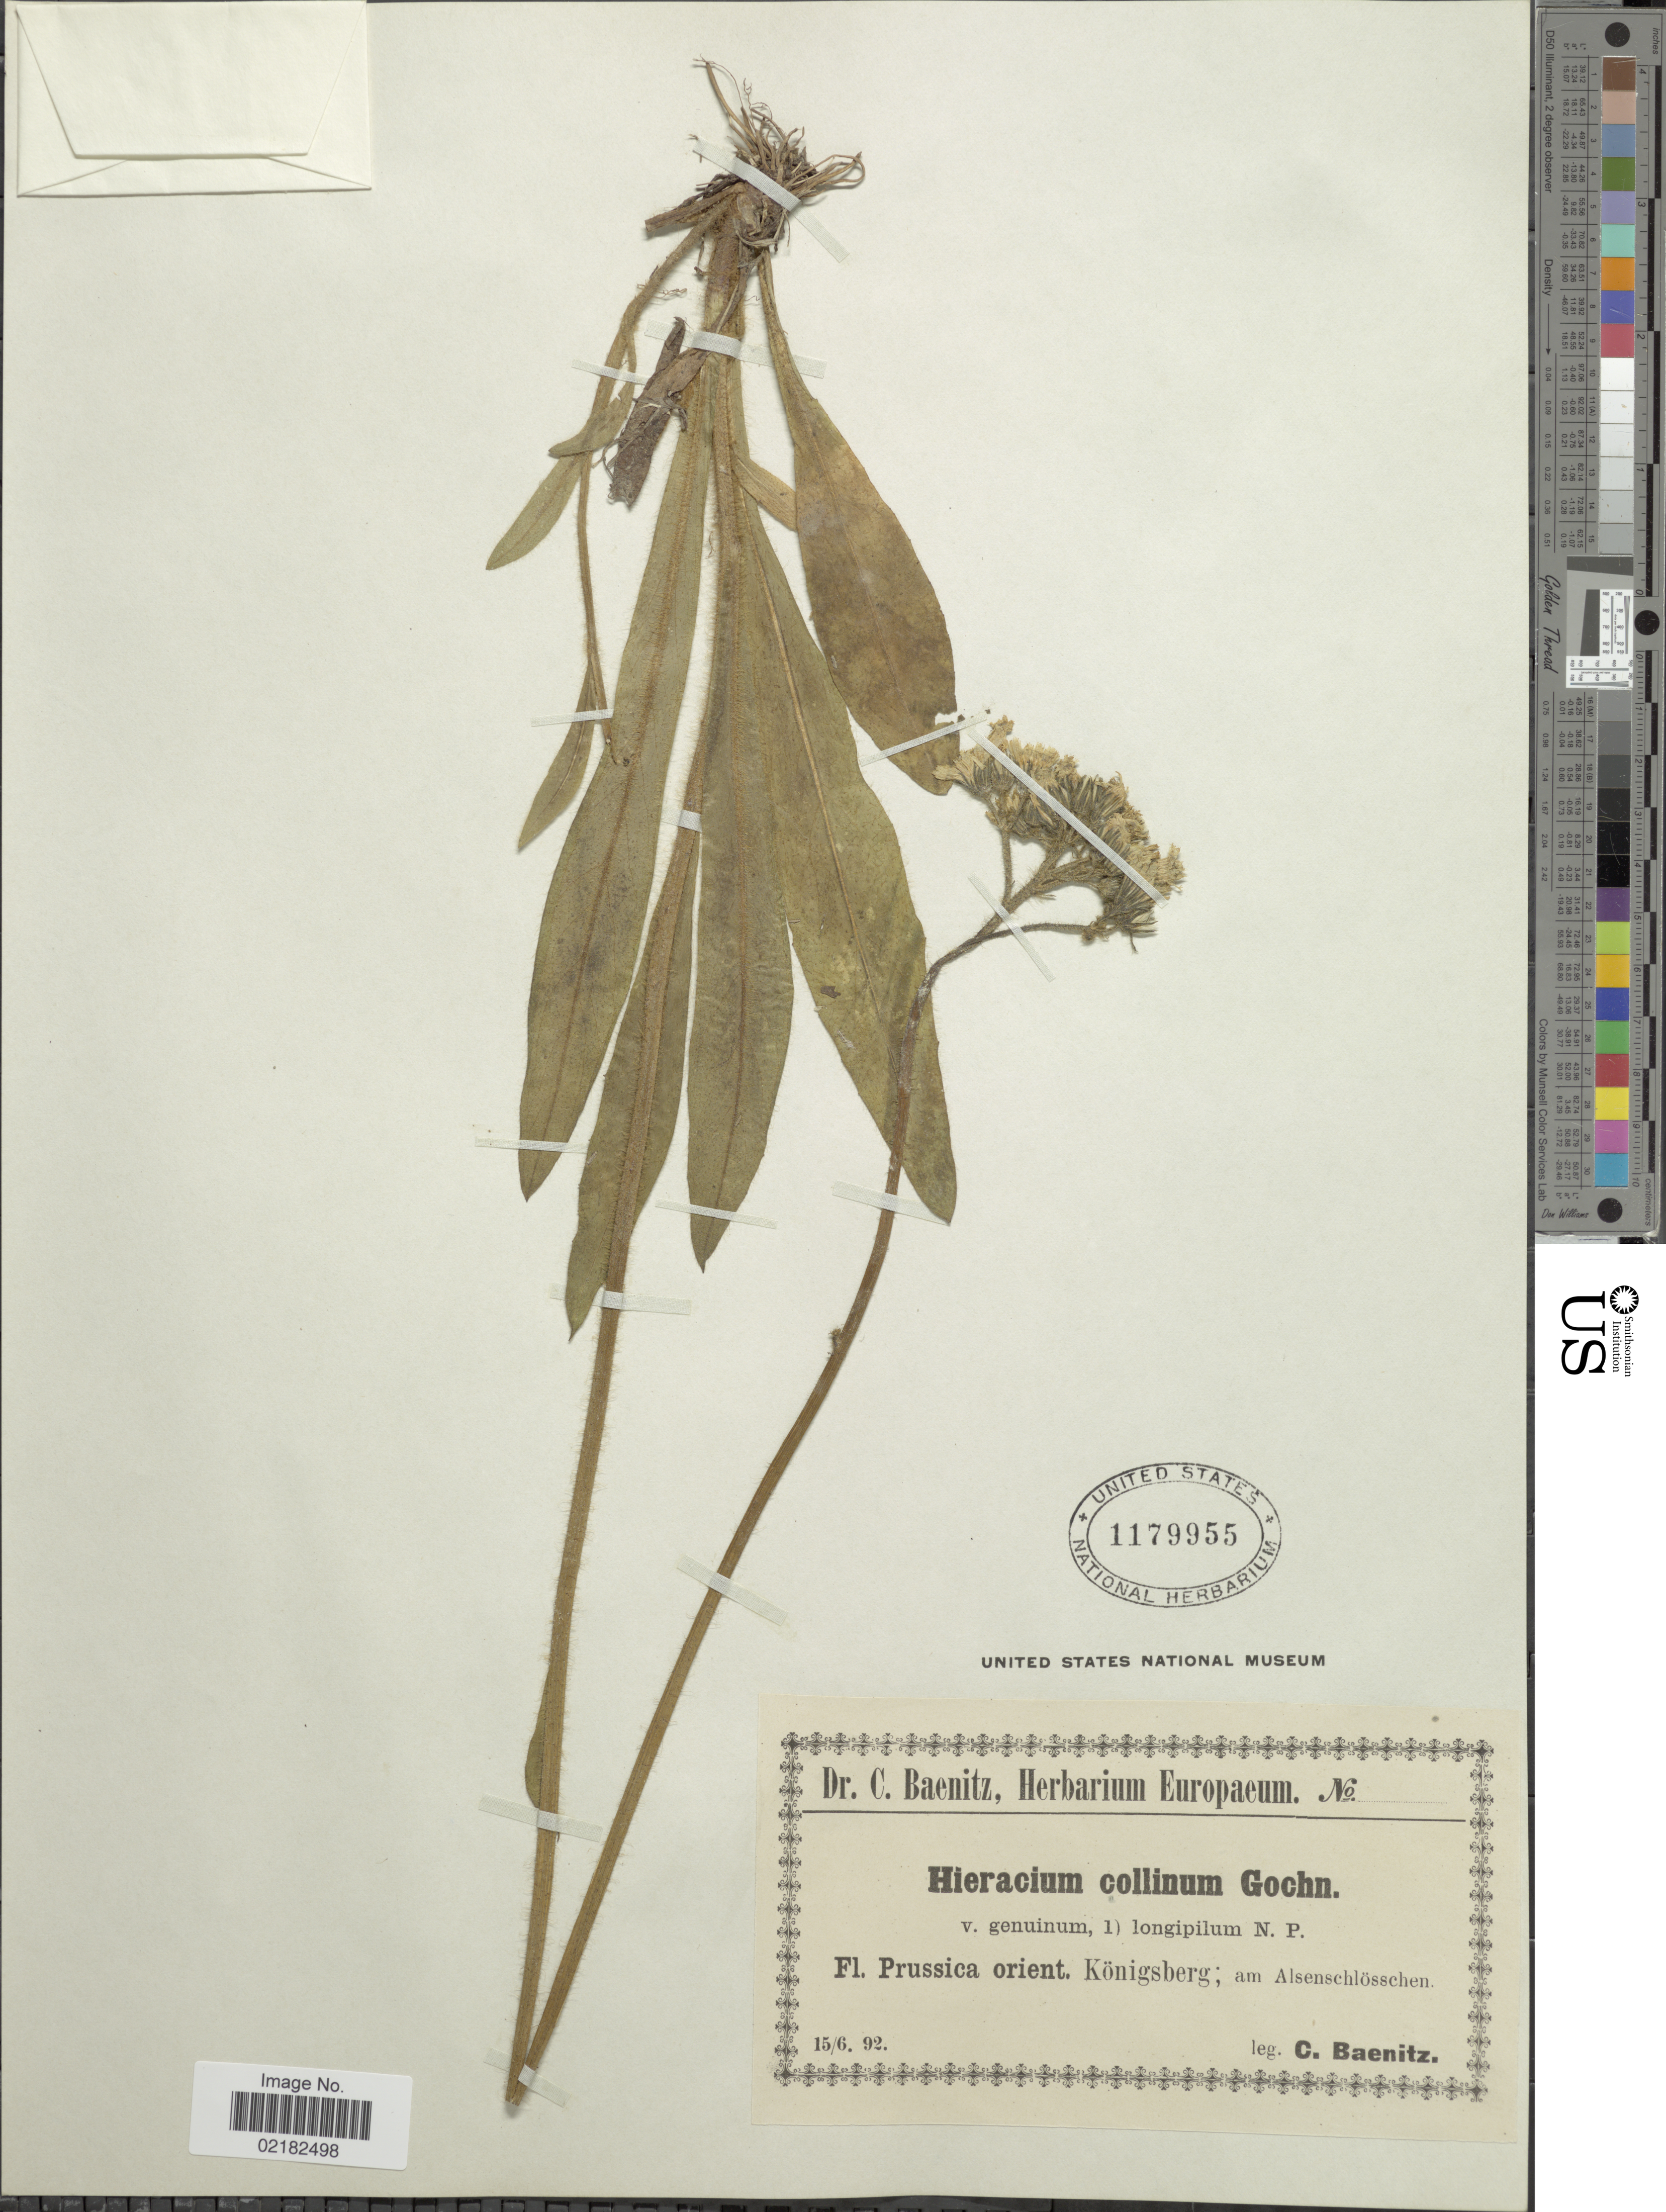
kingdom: Plantae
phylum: Tracheophyta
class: Magnoliopsida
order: Asterales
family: Asteraceae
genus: Pilosella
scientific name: Pilosella cymosa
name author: (L.) F.W. Schultz & Sch. Bip.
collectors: C. G. Baenitz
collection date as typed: Transcribed d/m/y: 15/6/92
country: Germany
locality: Prussica orient., Konigsberg, am Alsenschlosschen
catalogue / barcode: US 1179955